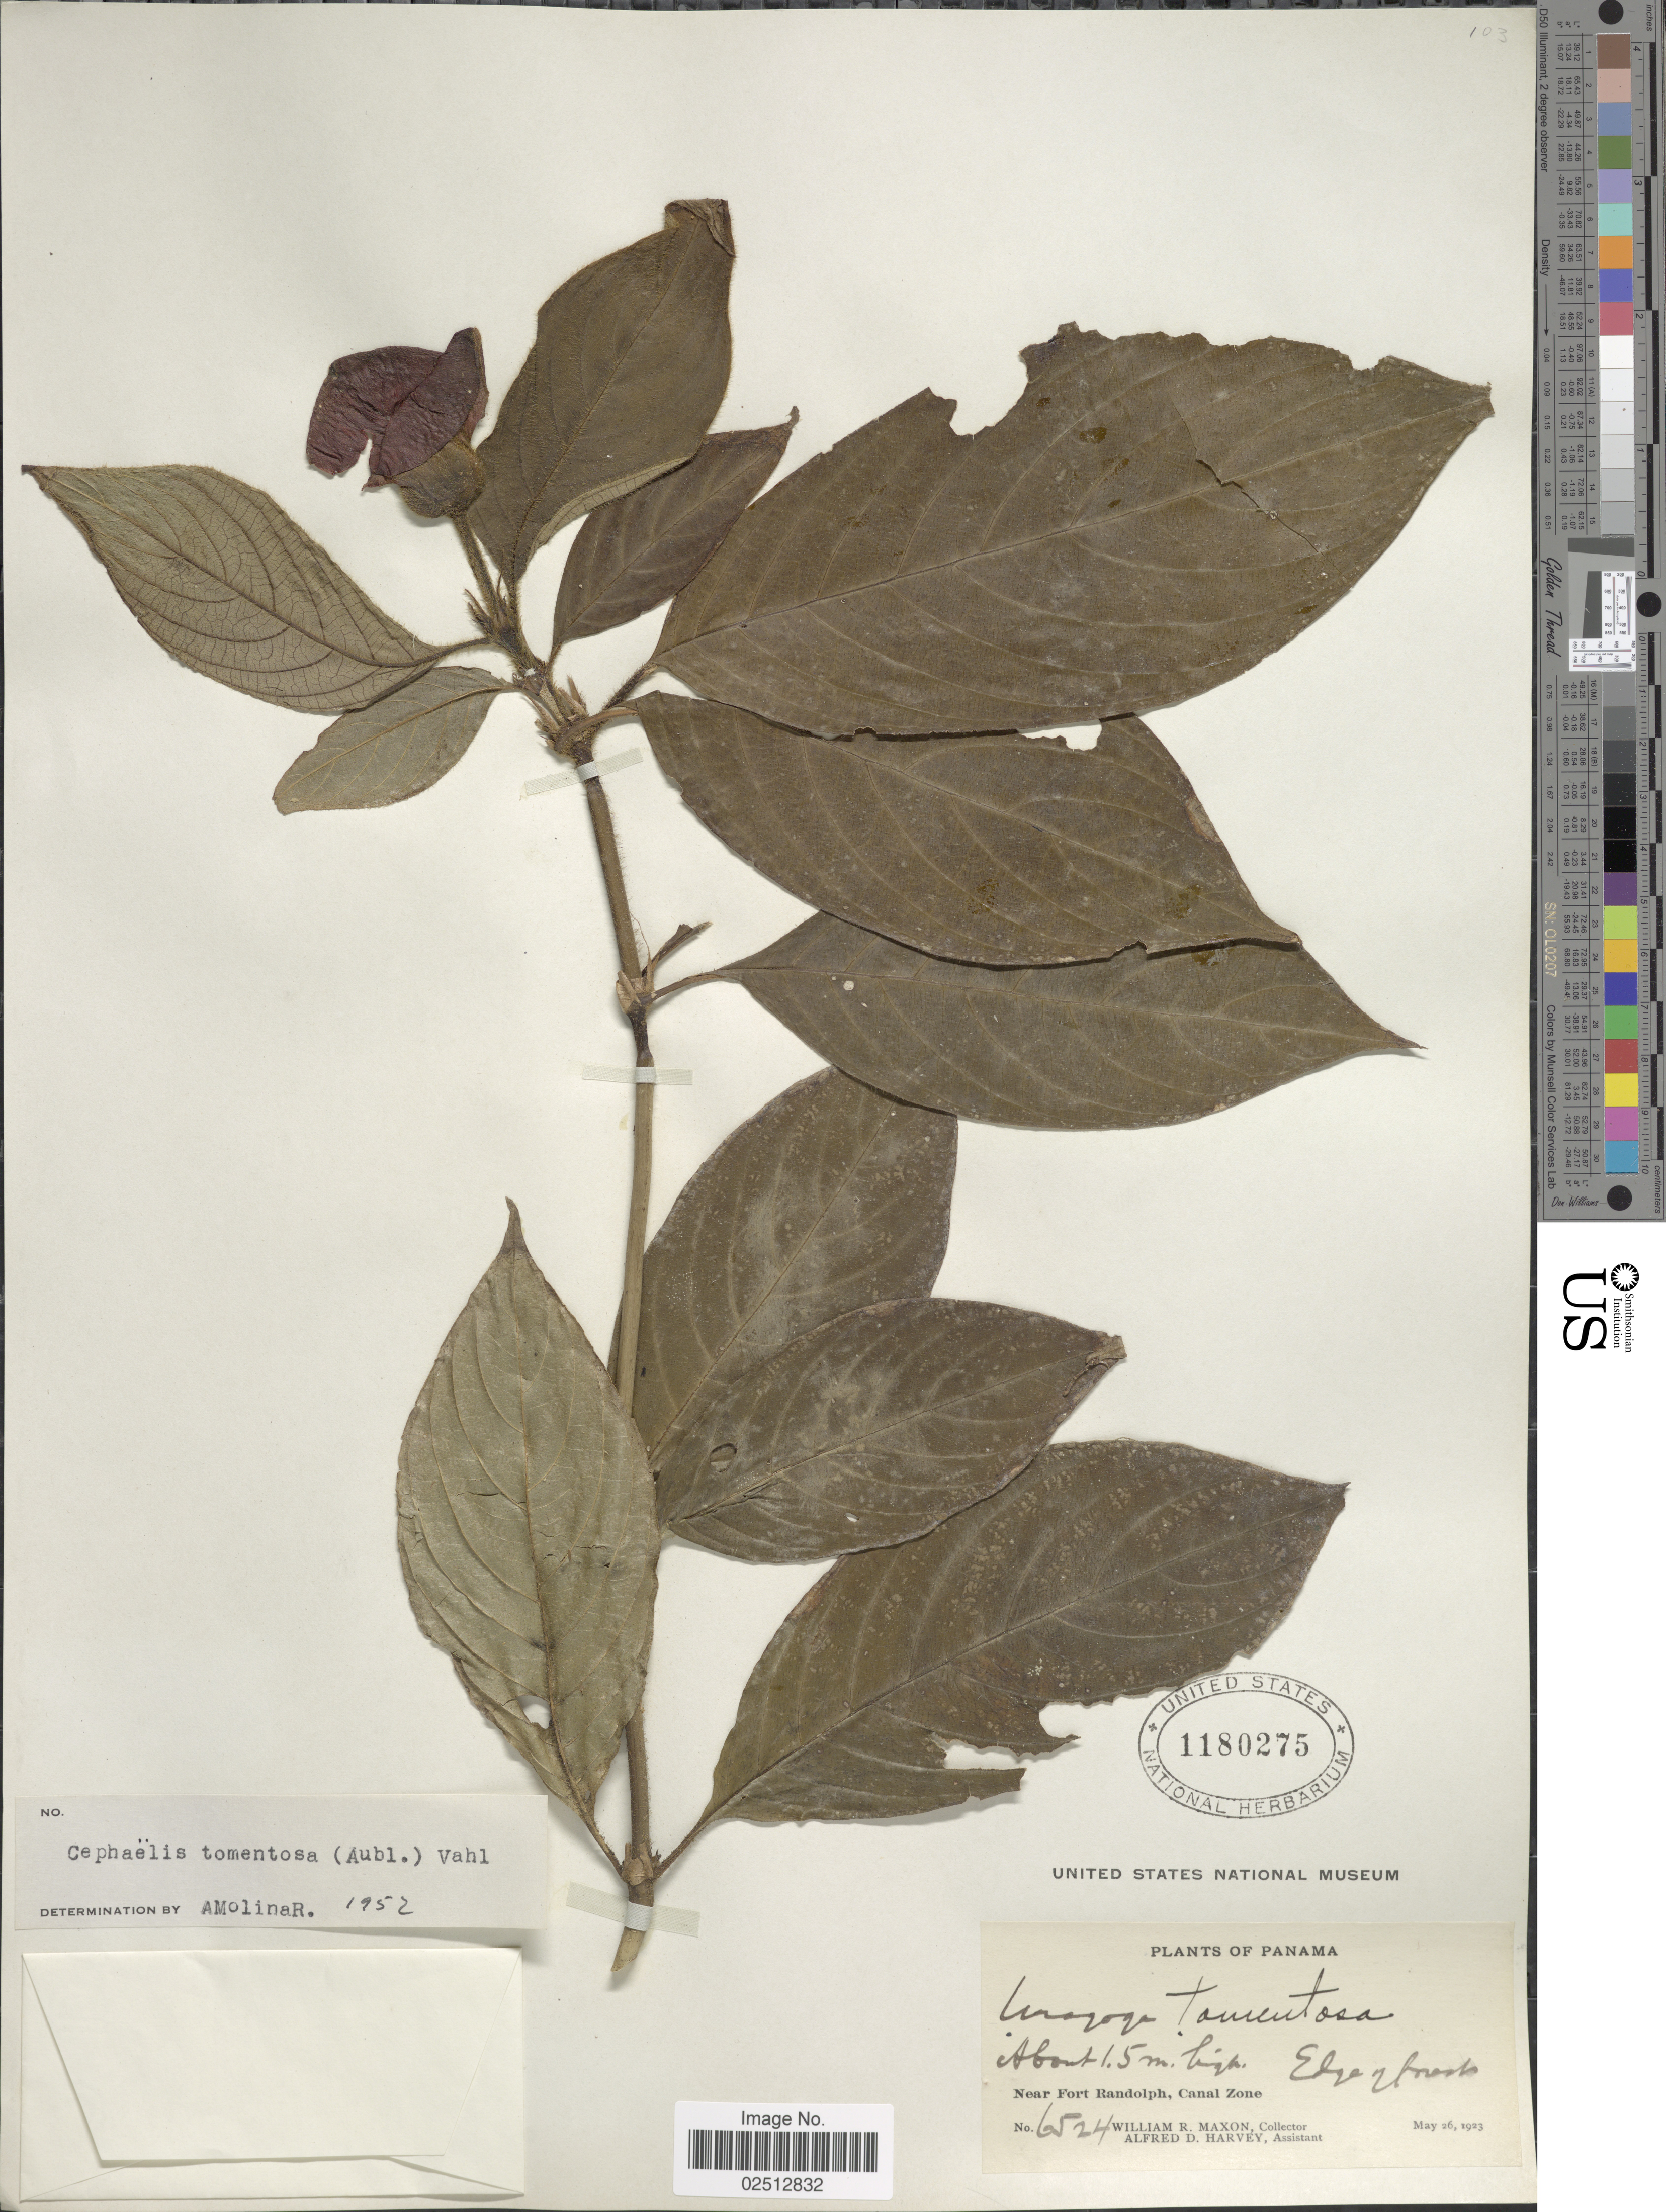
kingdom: Plantae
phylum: Tracheophyta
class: Magnoliopsida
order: Gentianales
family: Rubiaceae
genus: Psychotria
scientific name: Psychotria poeppigiana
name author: Müll. Arg.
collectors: W. R. Maxon & A. D. Harvey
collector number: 6524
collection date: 1923-05-26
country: Panama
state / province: Colón / Panamá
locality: Near Fort Randolph, Canal Zone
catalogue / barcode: US 1180275